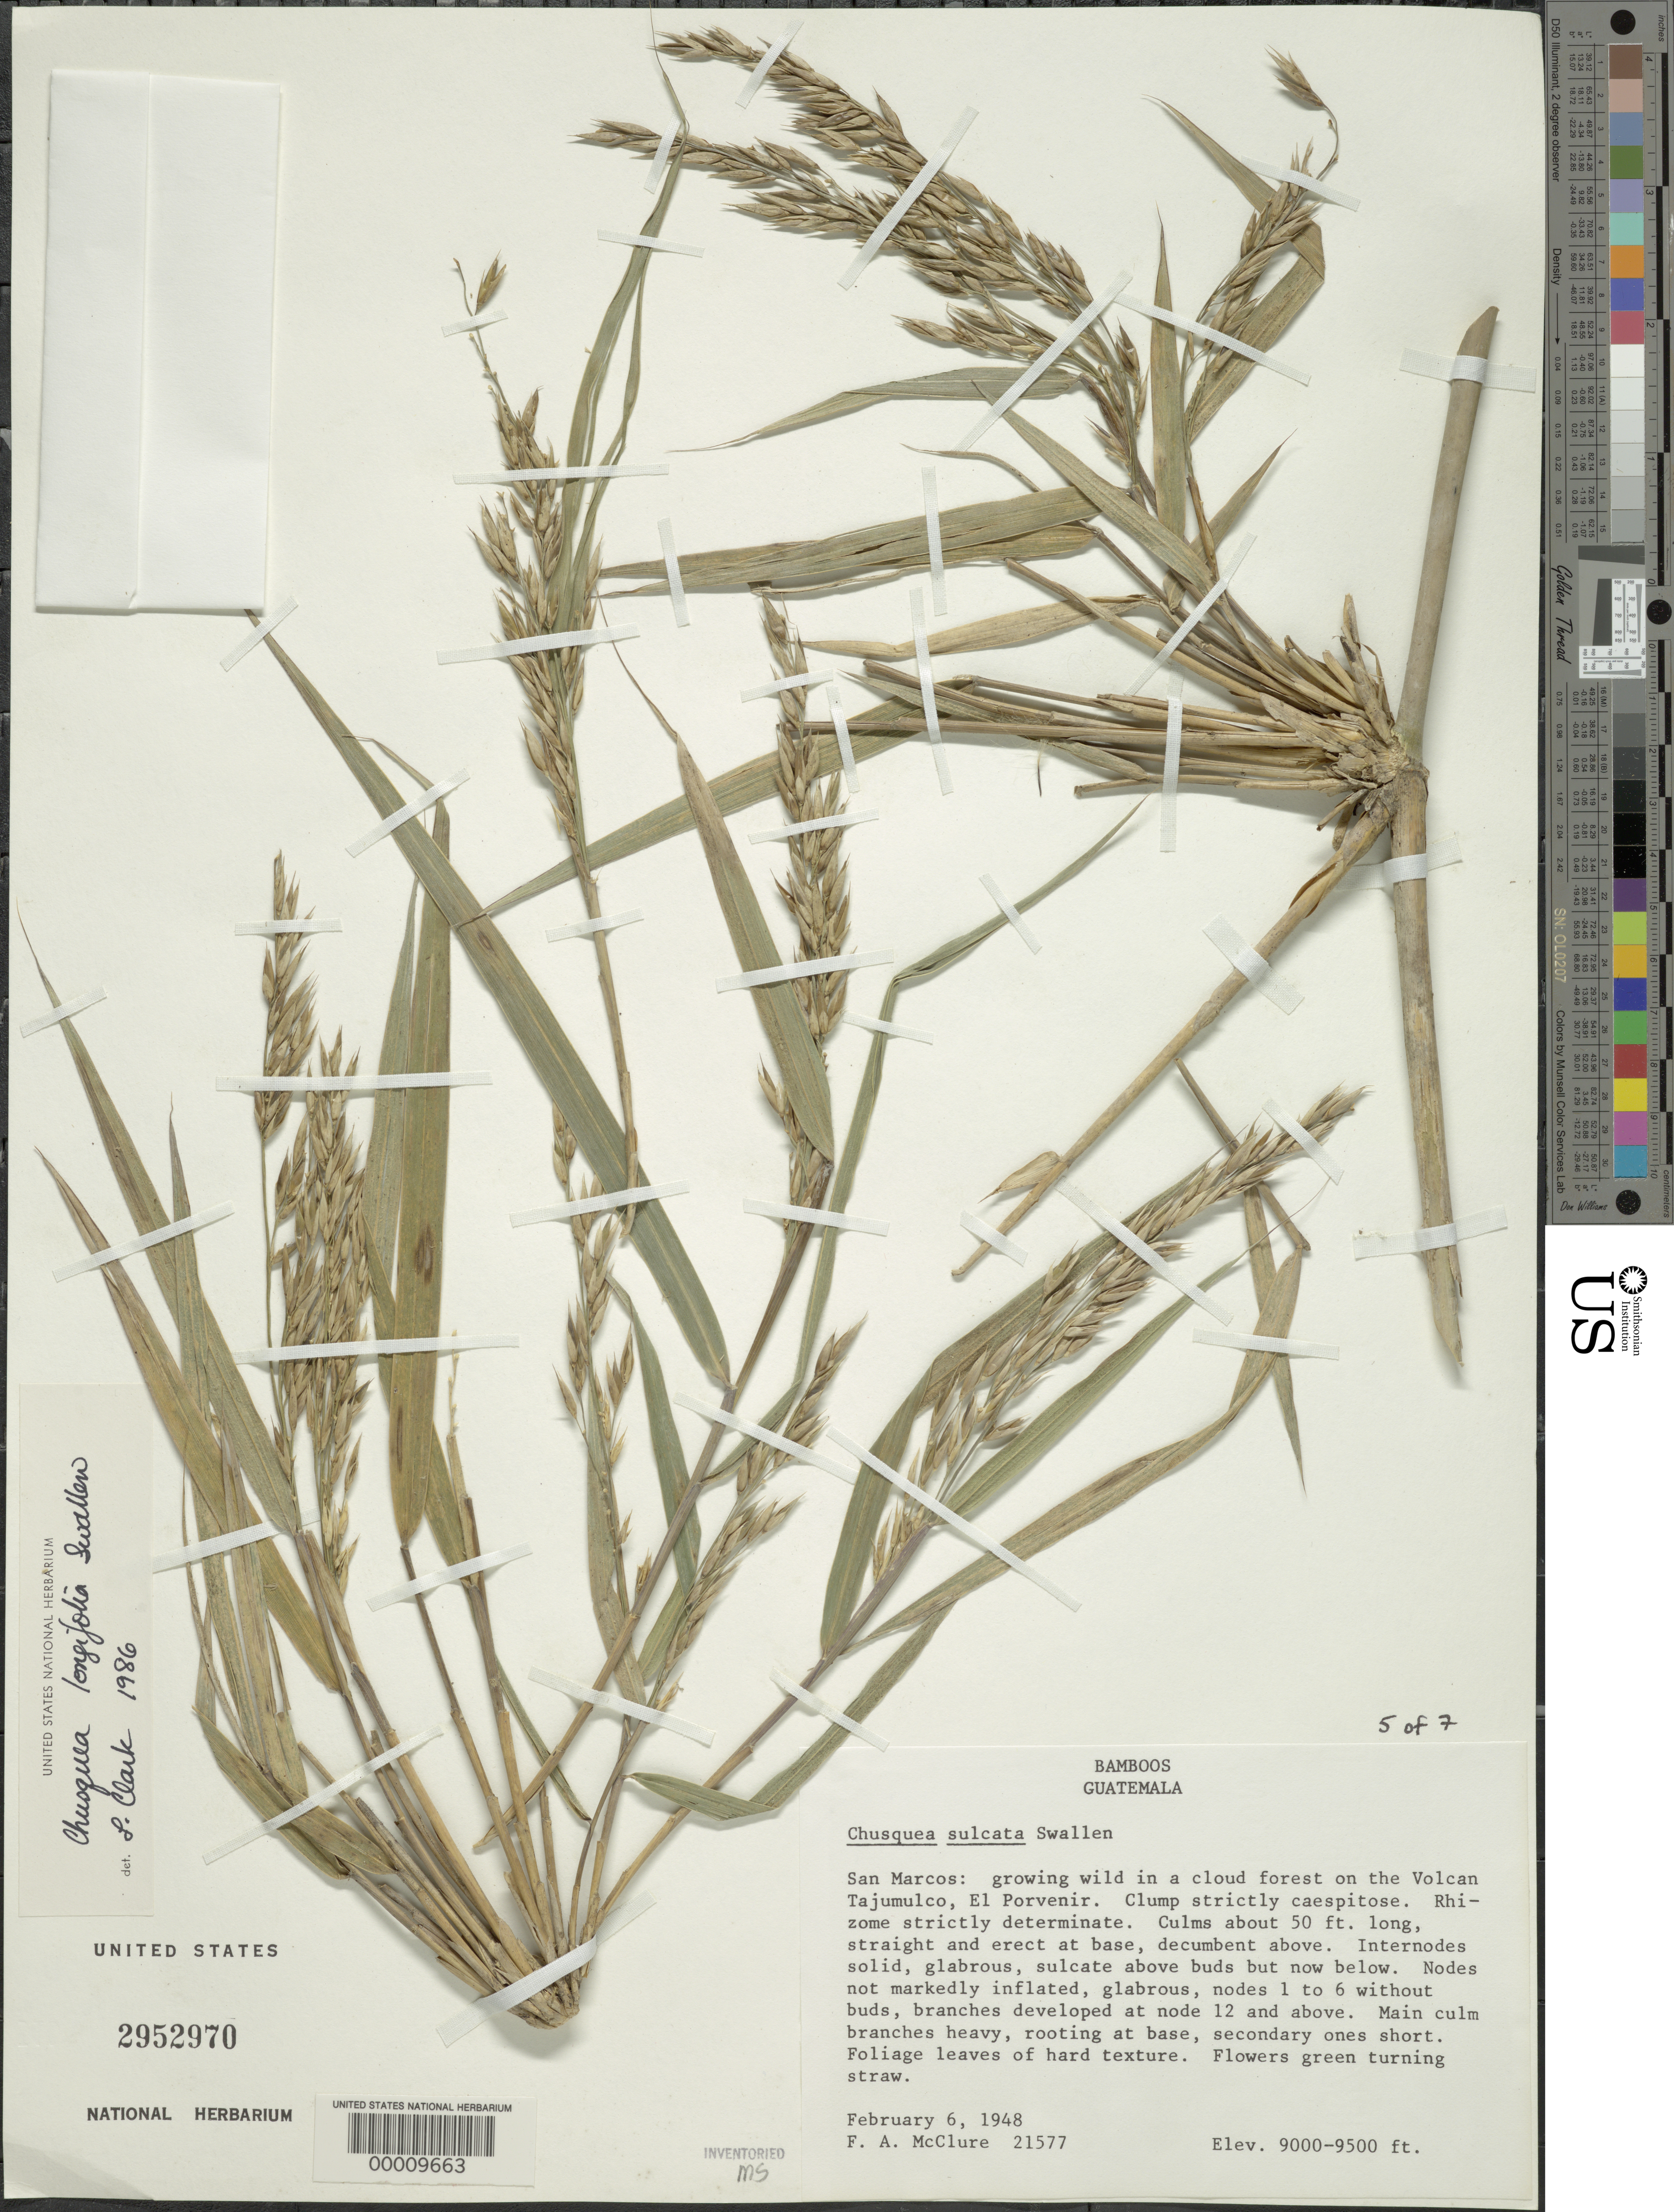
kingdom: Plantae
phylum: Tracheophyta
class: Liliopsida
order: Poales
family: Poaceae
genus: Chusquea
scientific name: Chusquea longifolia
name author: Swallen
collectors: F. A. McClure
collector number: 21577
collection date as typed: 06 Feb 1948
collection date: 1948-02-06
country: Guatemala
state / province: San Marcos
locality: Volcan Tajumulco, El Porvenir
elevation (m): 2745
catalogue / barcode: US 2952970